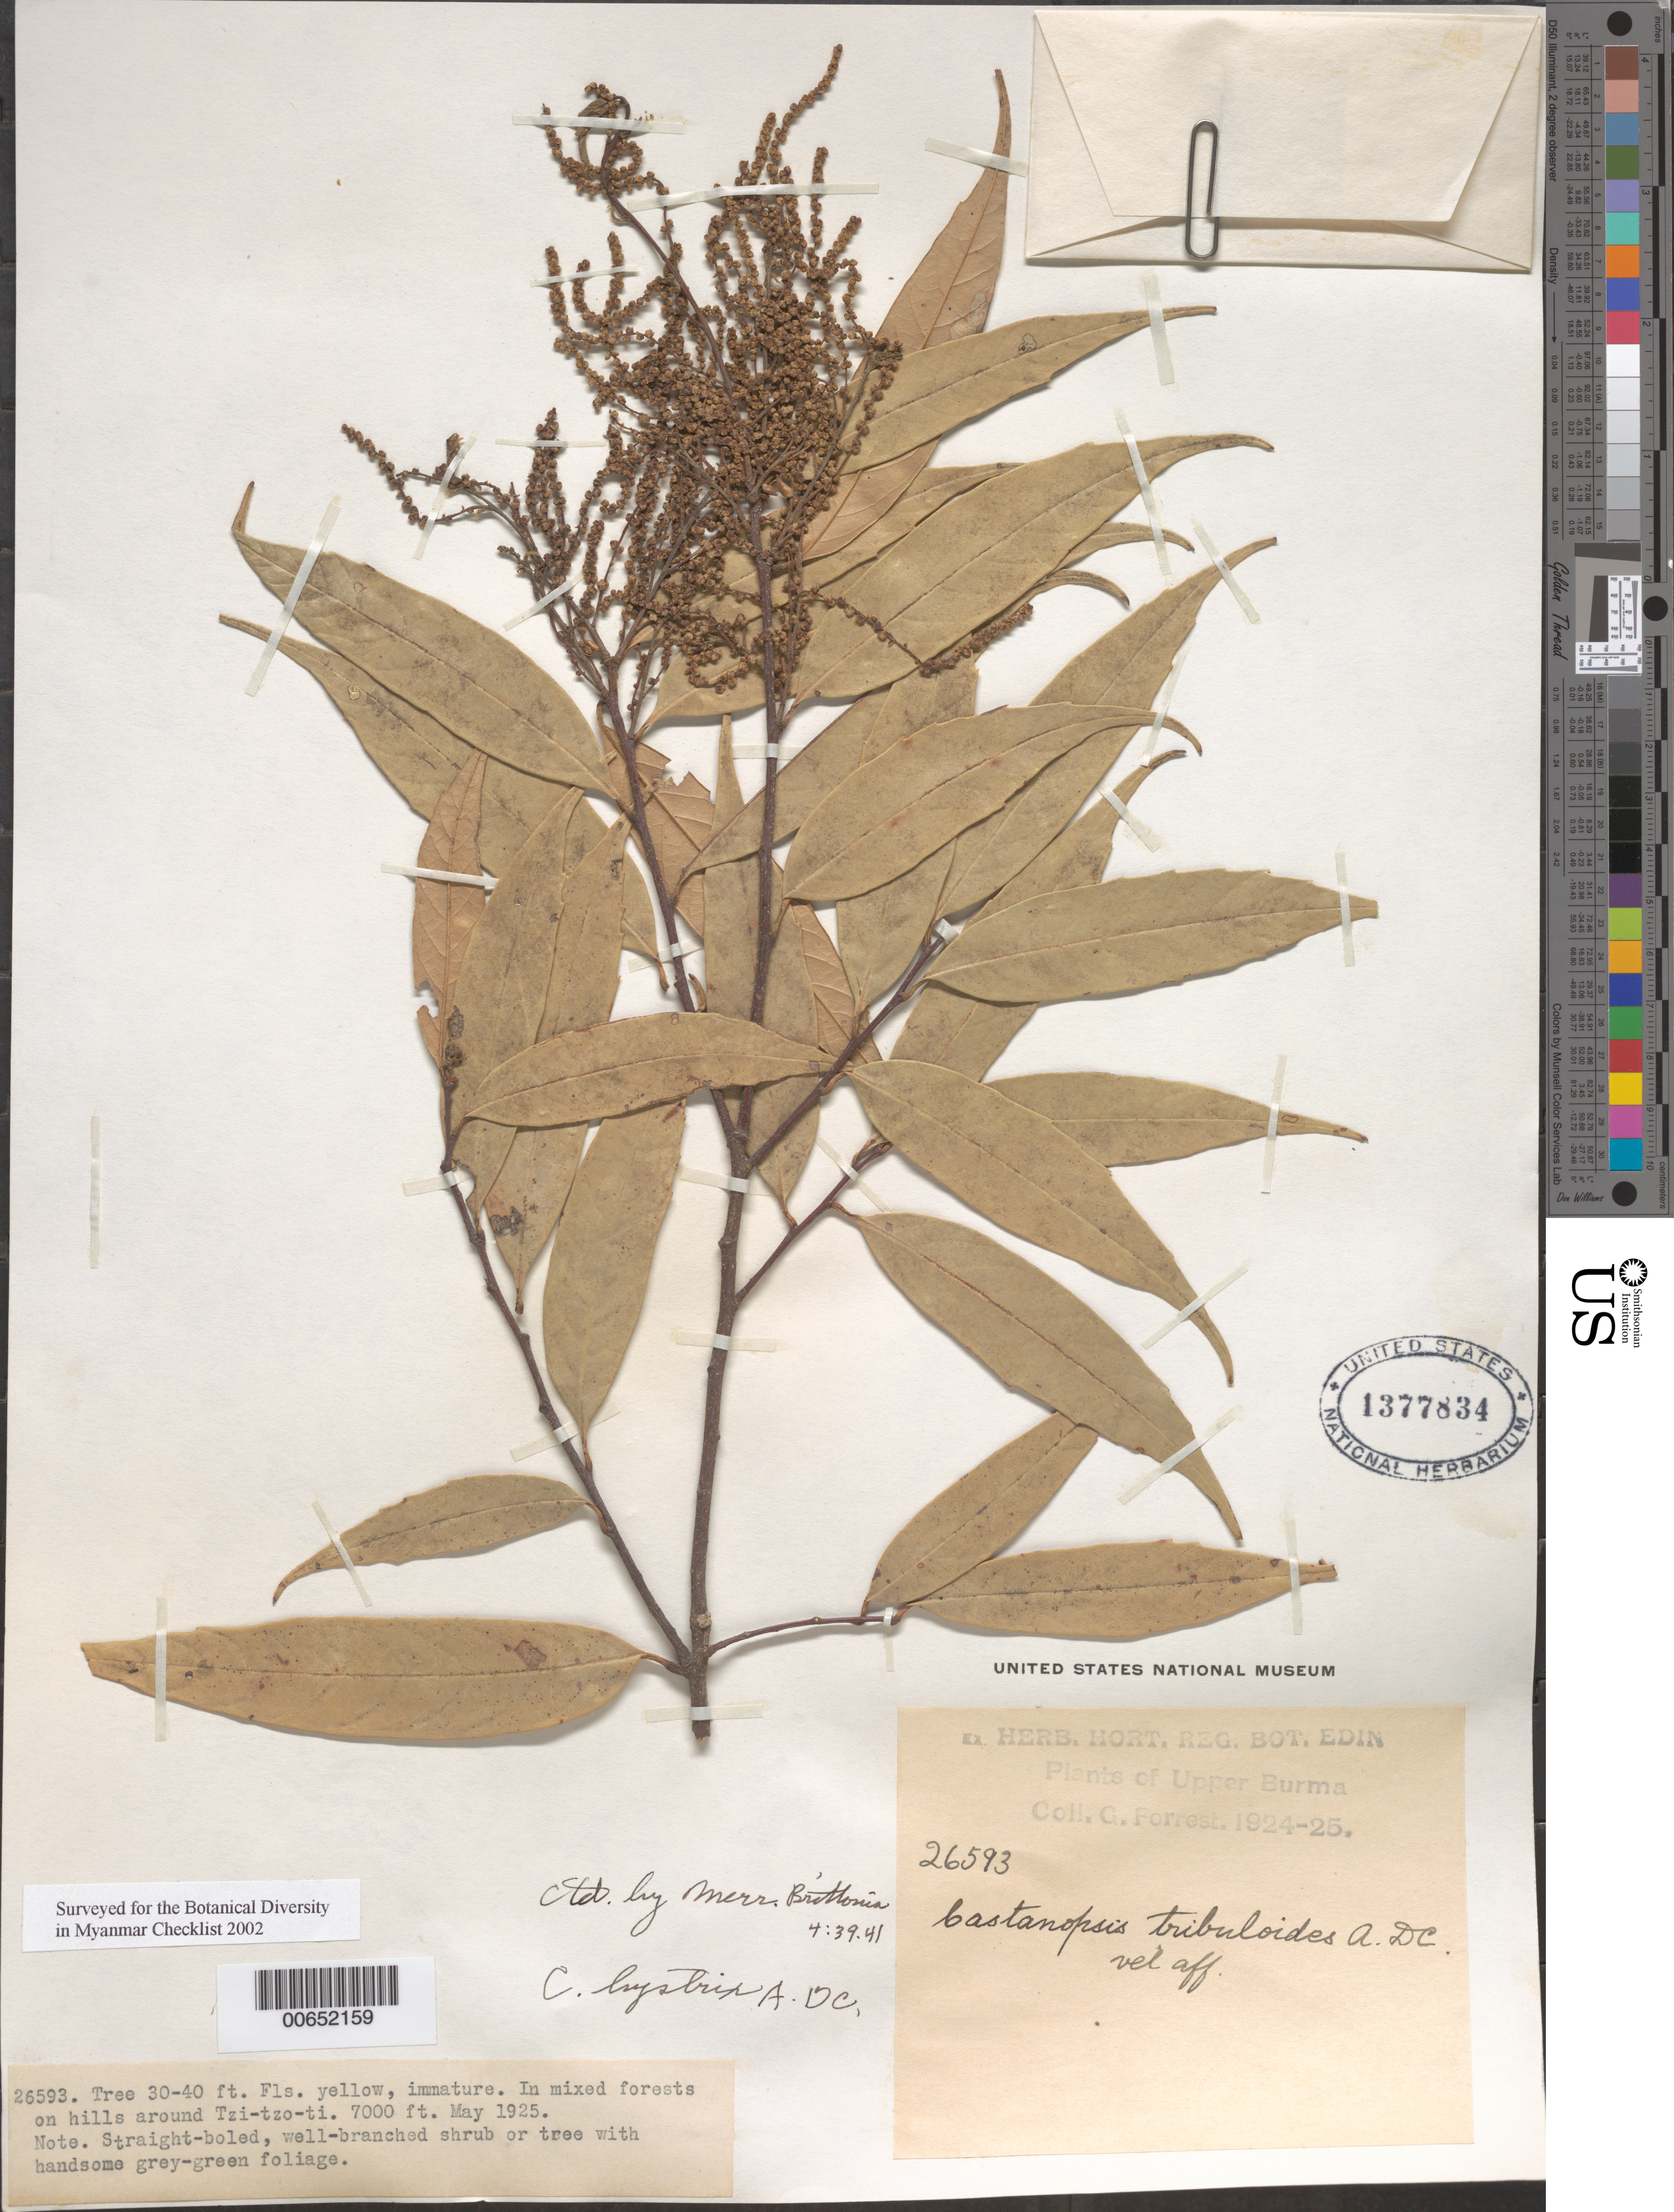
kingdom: Plantae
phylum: Tracheophyta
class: Magnoliopsida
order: Fagales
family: Fagaceae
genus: Castanopsis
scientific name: Castanopsis tribuloides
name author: (Sm.) A. DC.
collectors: G. Forrest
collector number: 26593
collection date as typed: May 1925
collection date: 1925-05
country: Myanmar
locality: Upper Burma, around Tzi-tzo-ti.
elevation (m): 2134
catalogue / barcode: US 1377834